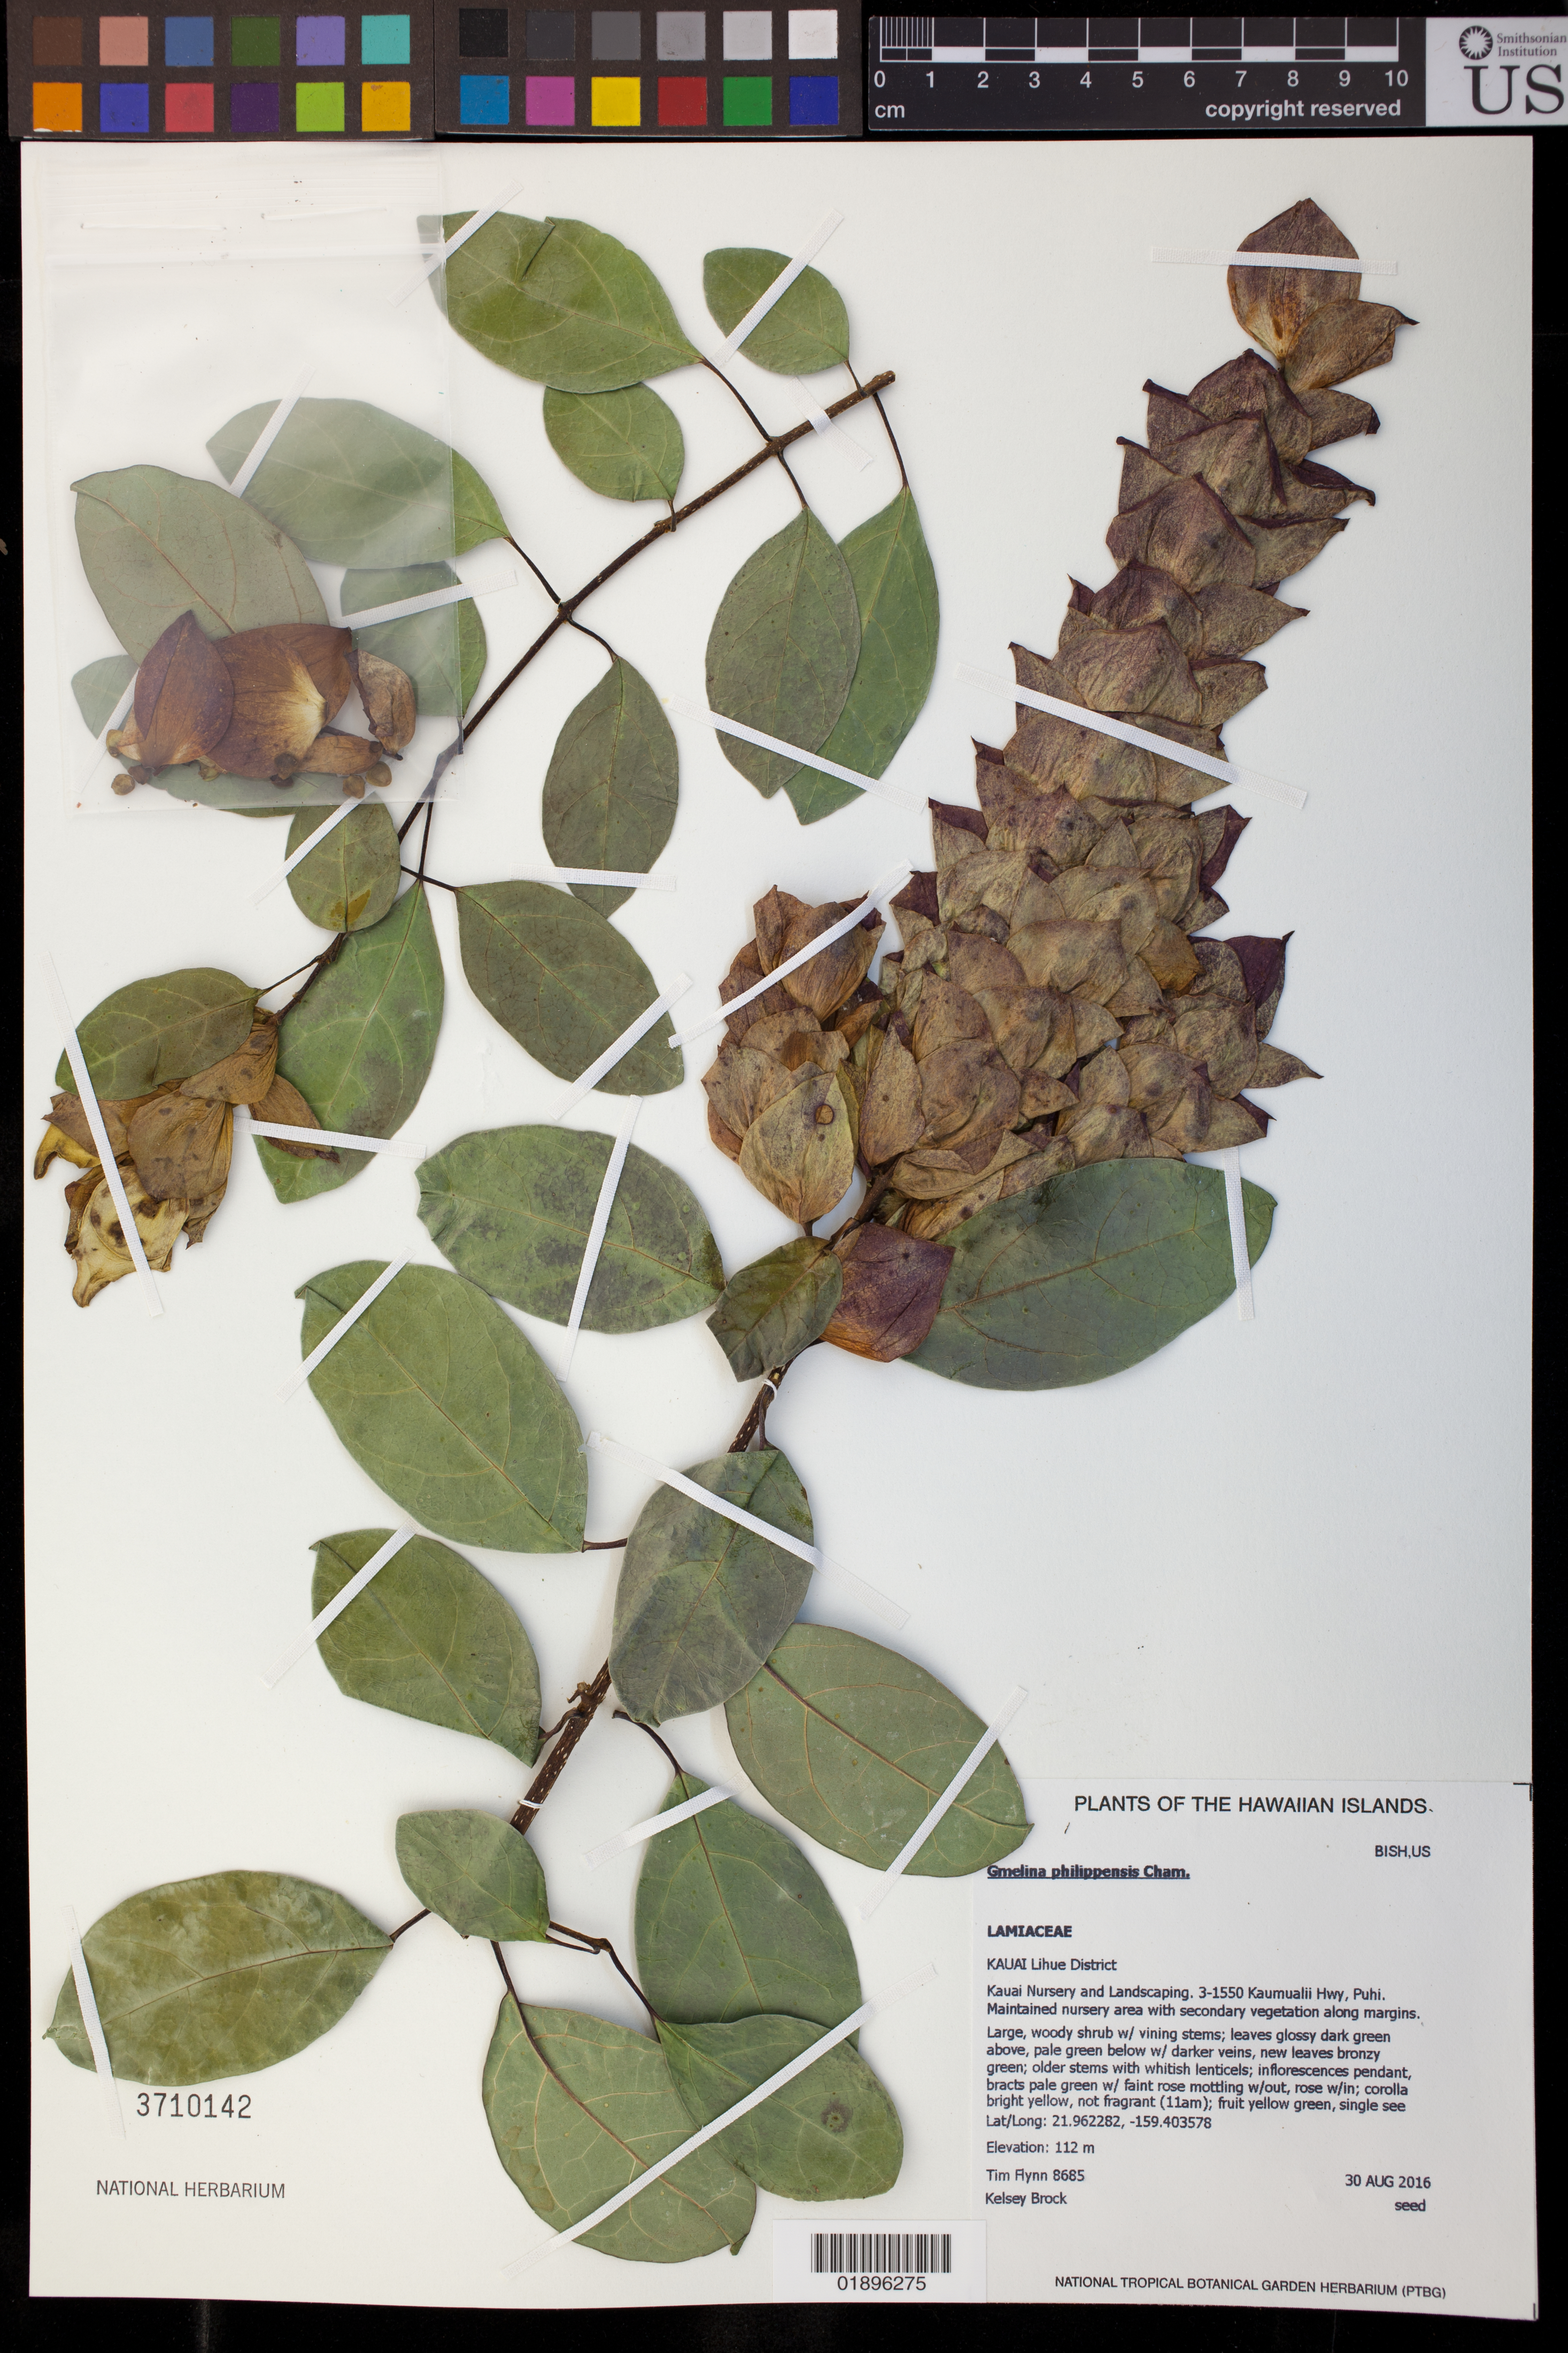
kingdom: Plantae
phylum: Tracheophyta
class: Magnoliopsida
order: Lamiales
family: Lamiaceae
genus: Gmelina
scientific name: Gmelina philippensis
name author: Cham.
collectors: T. W. Flynn & K. Brock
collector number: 8685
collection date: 2016-08-30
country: United States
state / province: Hawaii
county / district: Kaui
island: Kaua'i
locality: Kaua'i Nursery and Landscaping, 3-1550 Kaumualii Hwy, Puhi, "Lelans Stash" area.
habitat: Maintained nursery area with secondary vegetation along margins.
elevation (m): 112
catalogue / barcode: US 3710142